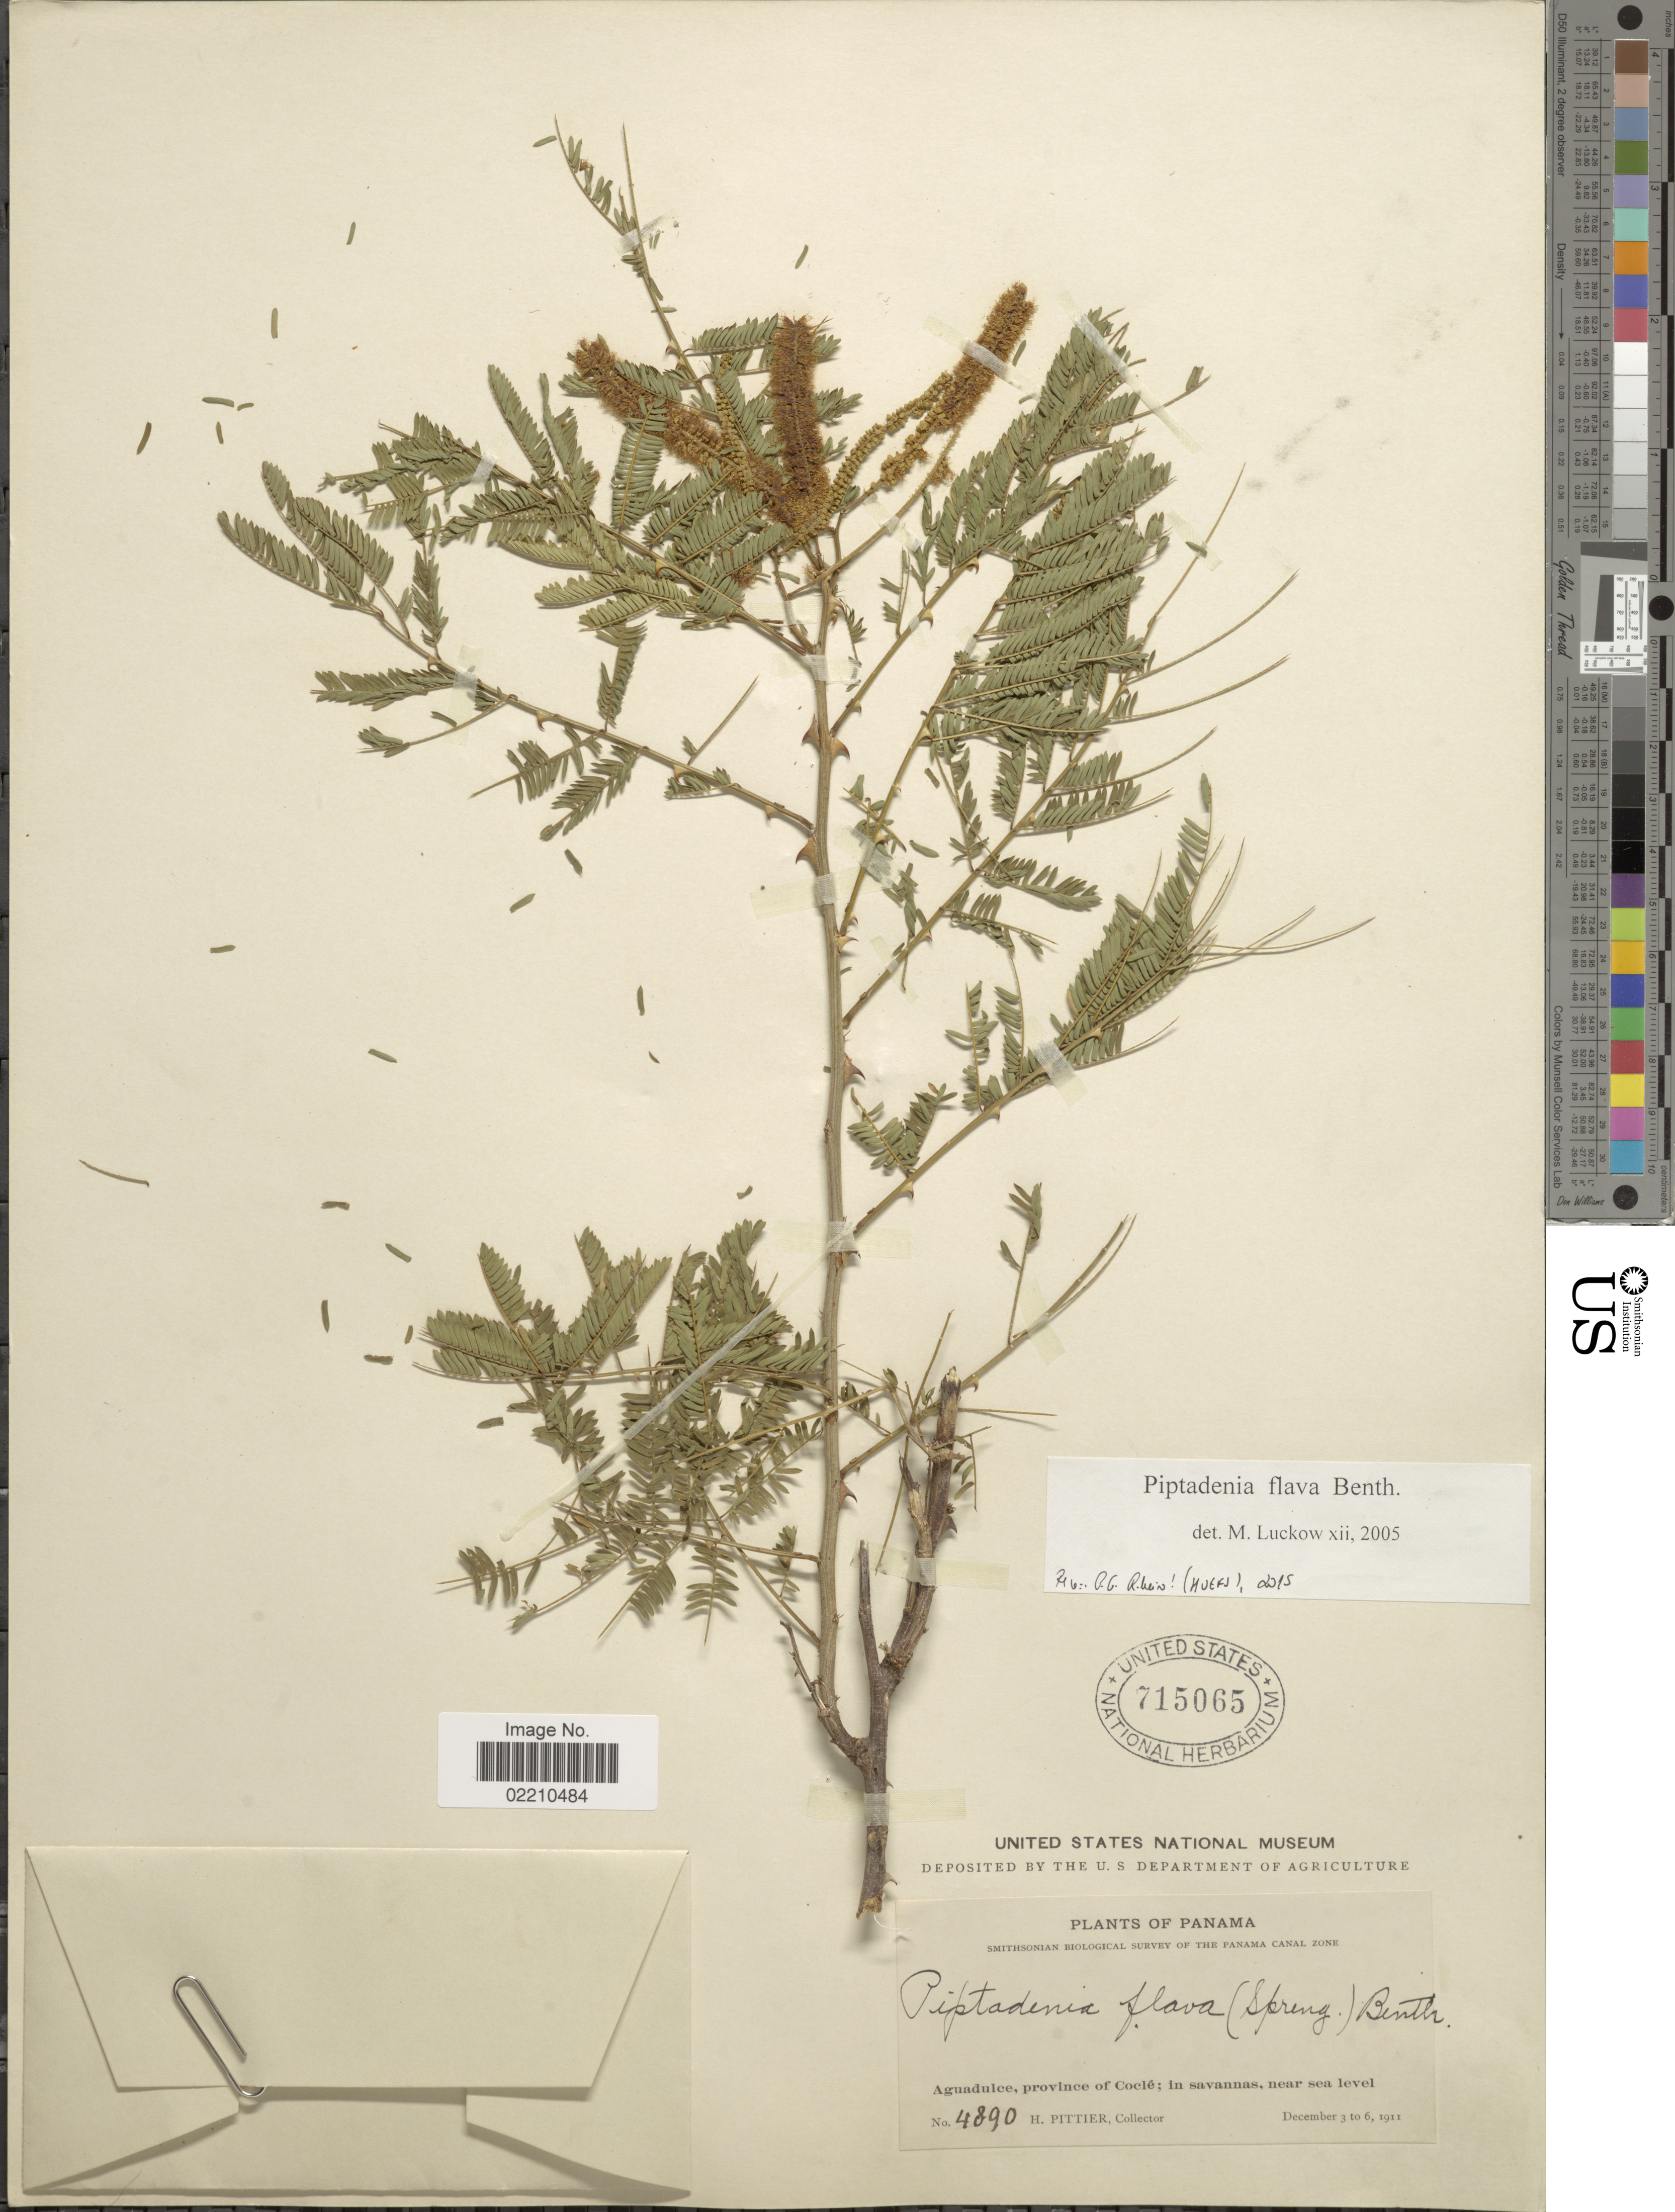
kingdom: Plantae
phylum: Tracheophyta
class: Magnoliopsida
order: Fabales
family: Fabaceae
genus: Piptadenia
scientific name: Piptadenia flava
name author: (DC.) Benth.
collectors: H. F. Pittier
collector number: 4890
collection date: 1911-12-03/1911-12-06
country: Panama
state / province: Coclé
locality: Aguadulce, Province of Cocle, in savannas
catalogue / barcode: US 715065